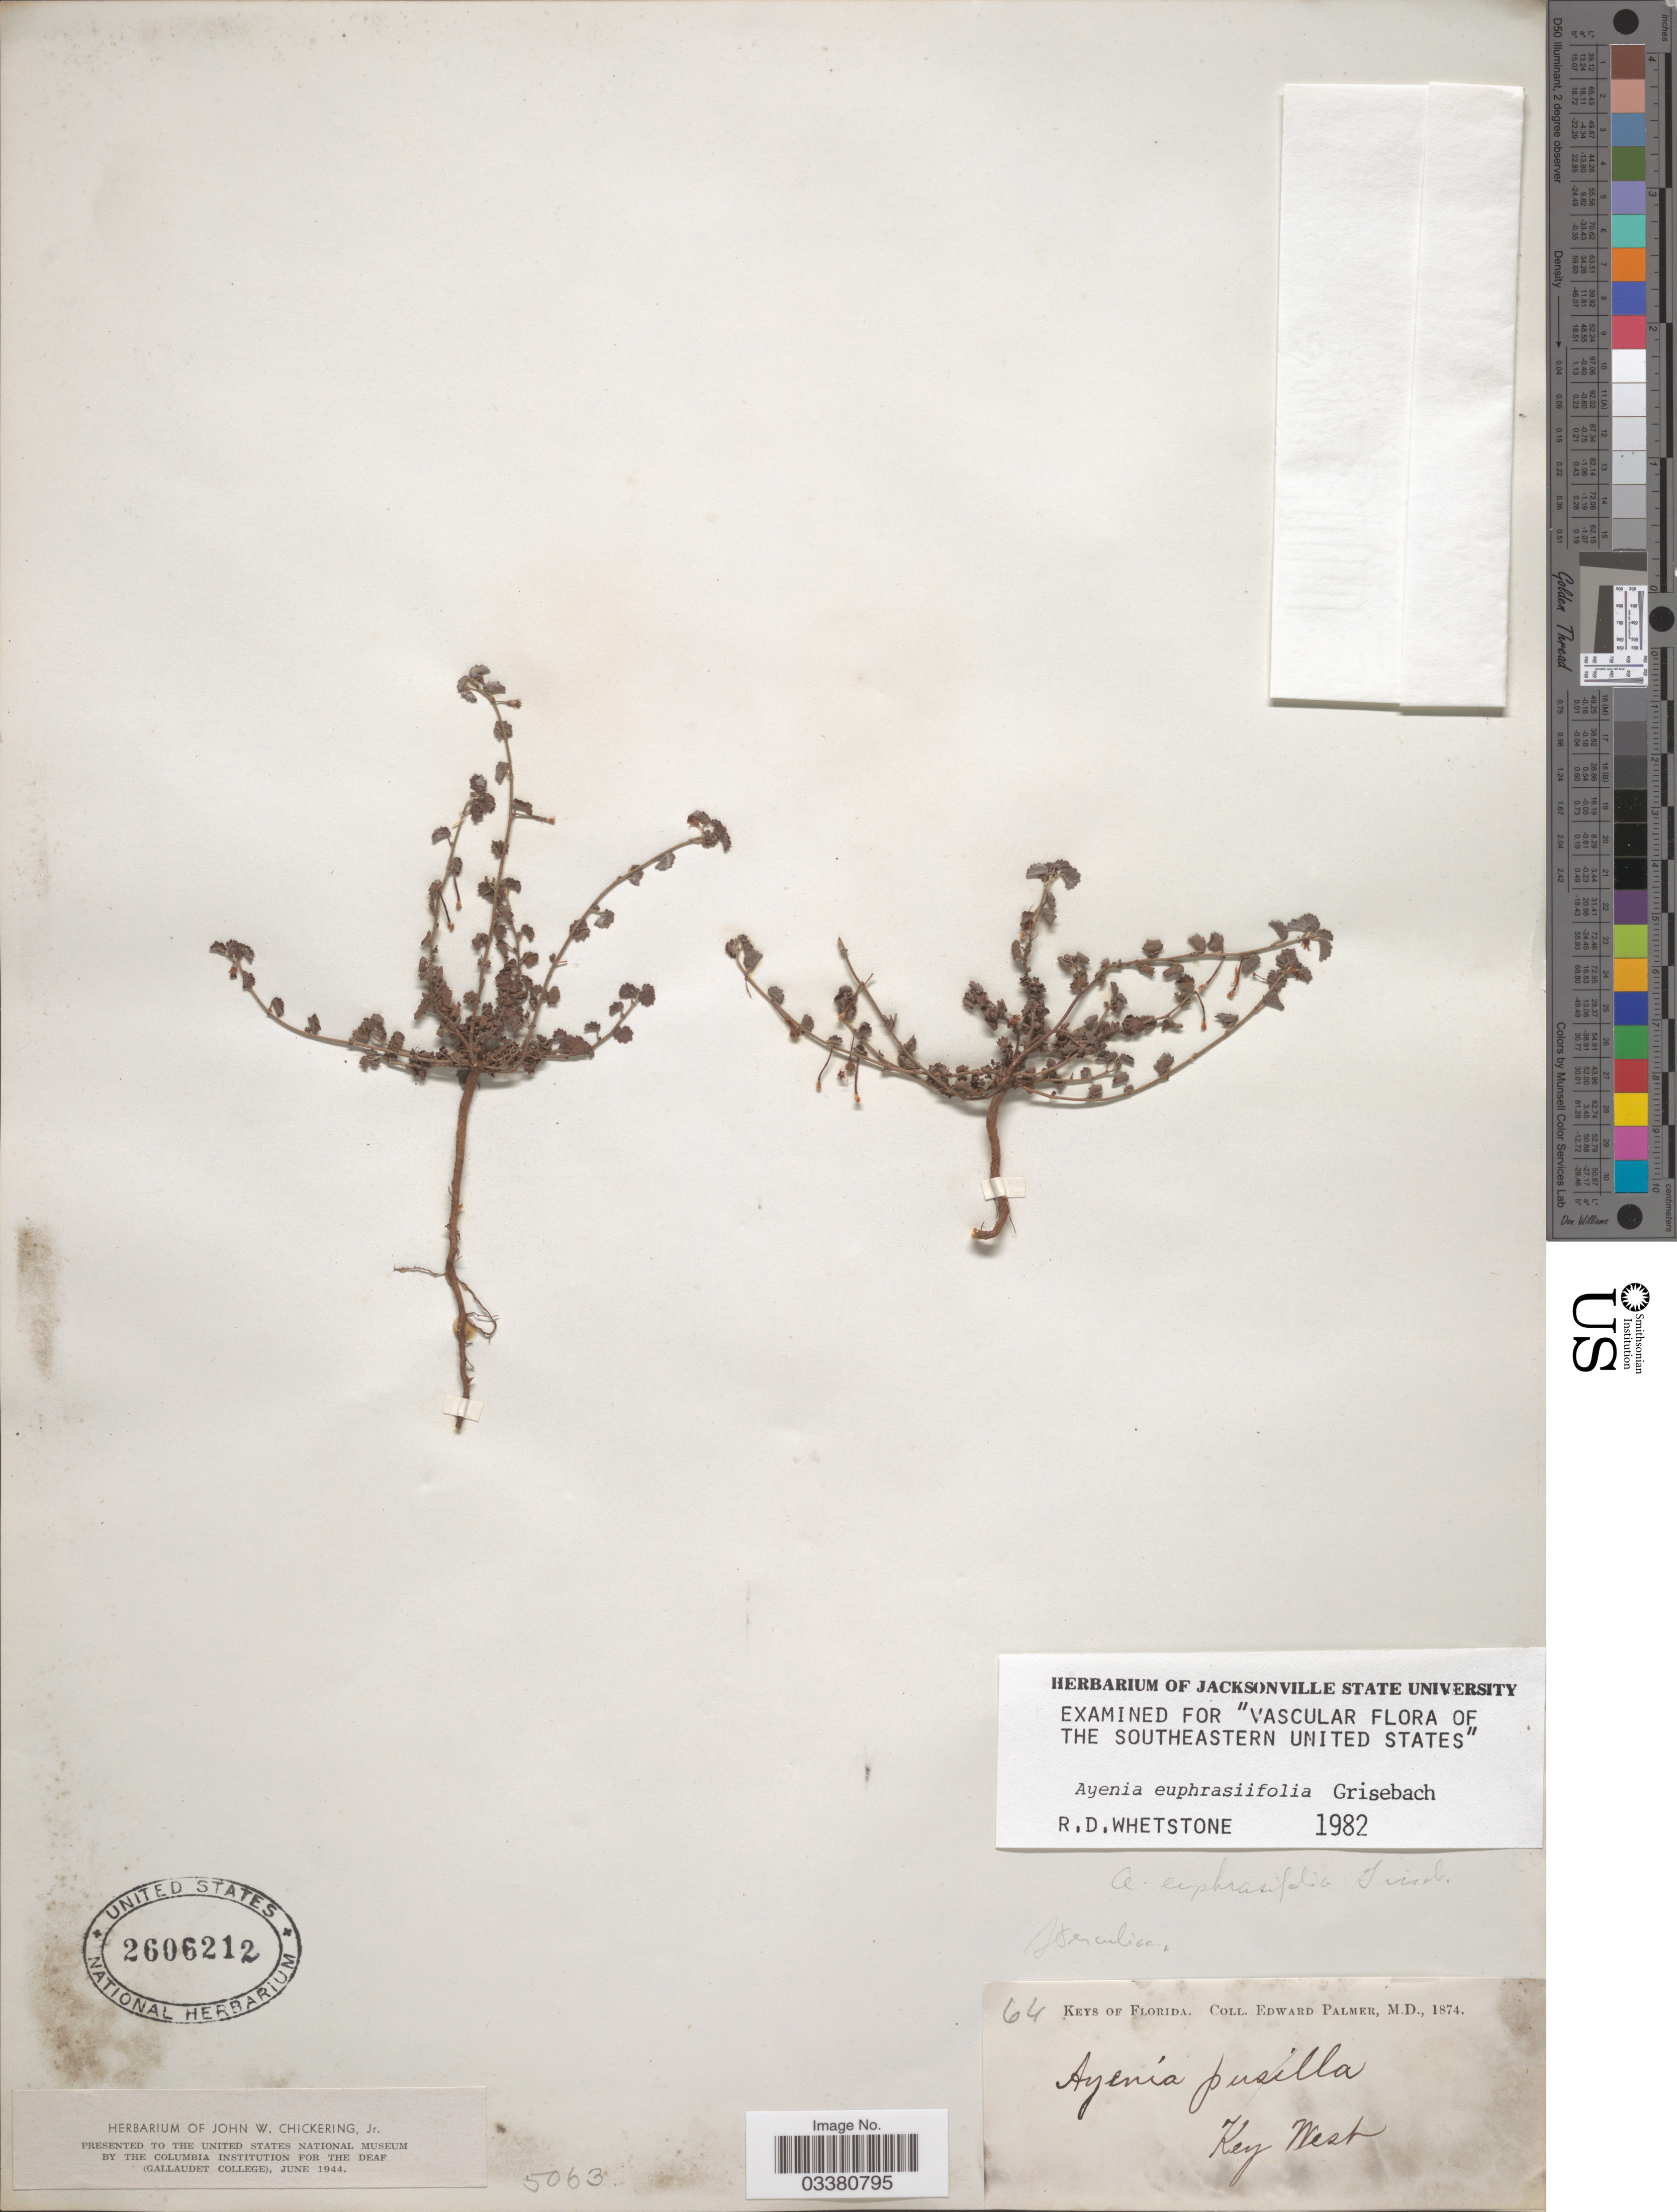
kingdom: Plantae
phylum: Tracheophyta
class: Magnoliopsida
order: Malvales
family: Malvaceae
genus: Ayenia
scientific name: Ayenia euphrasiifolia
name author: Griseb.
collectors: E. Palmer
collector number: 64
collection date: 1874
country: United States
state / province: Florida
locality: Keys of Florida. Key West.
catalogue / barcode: US 2606212